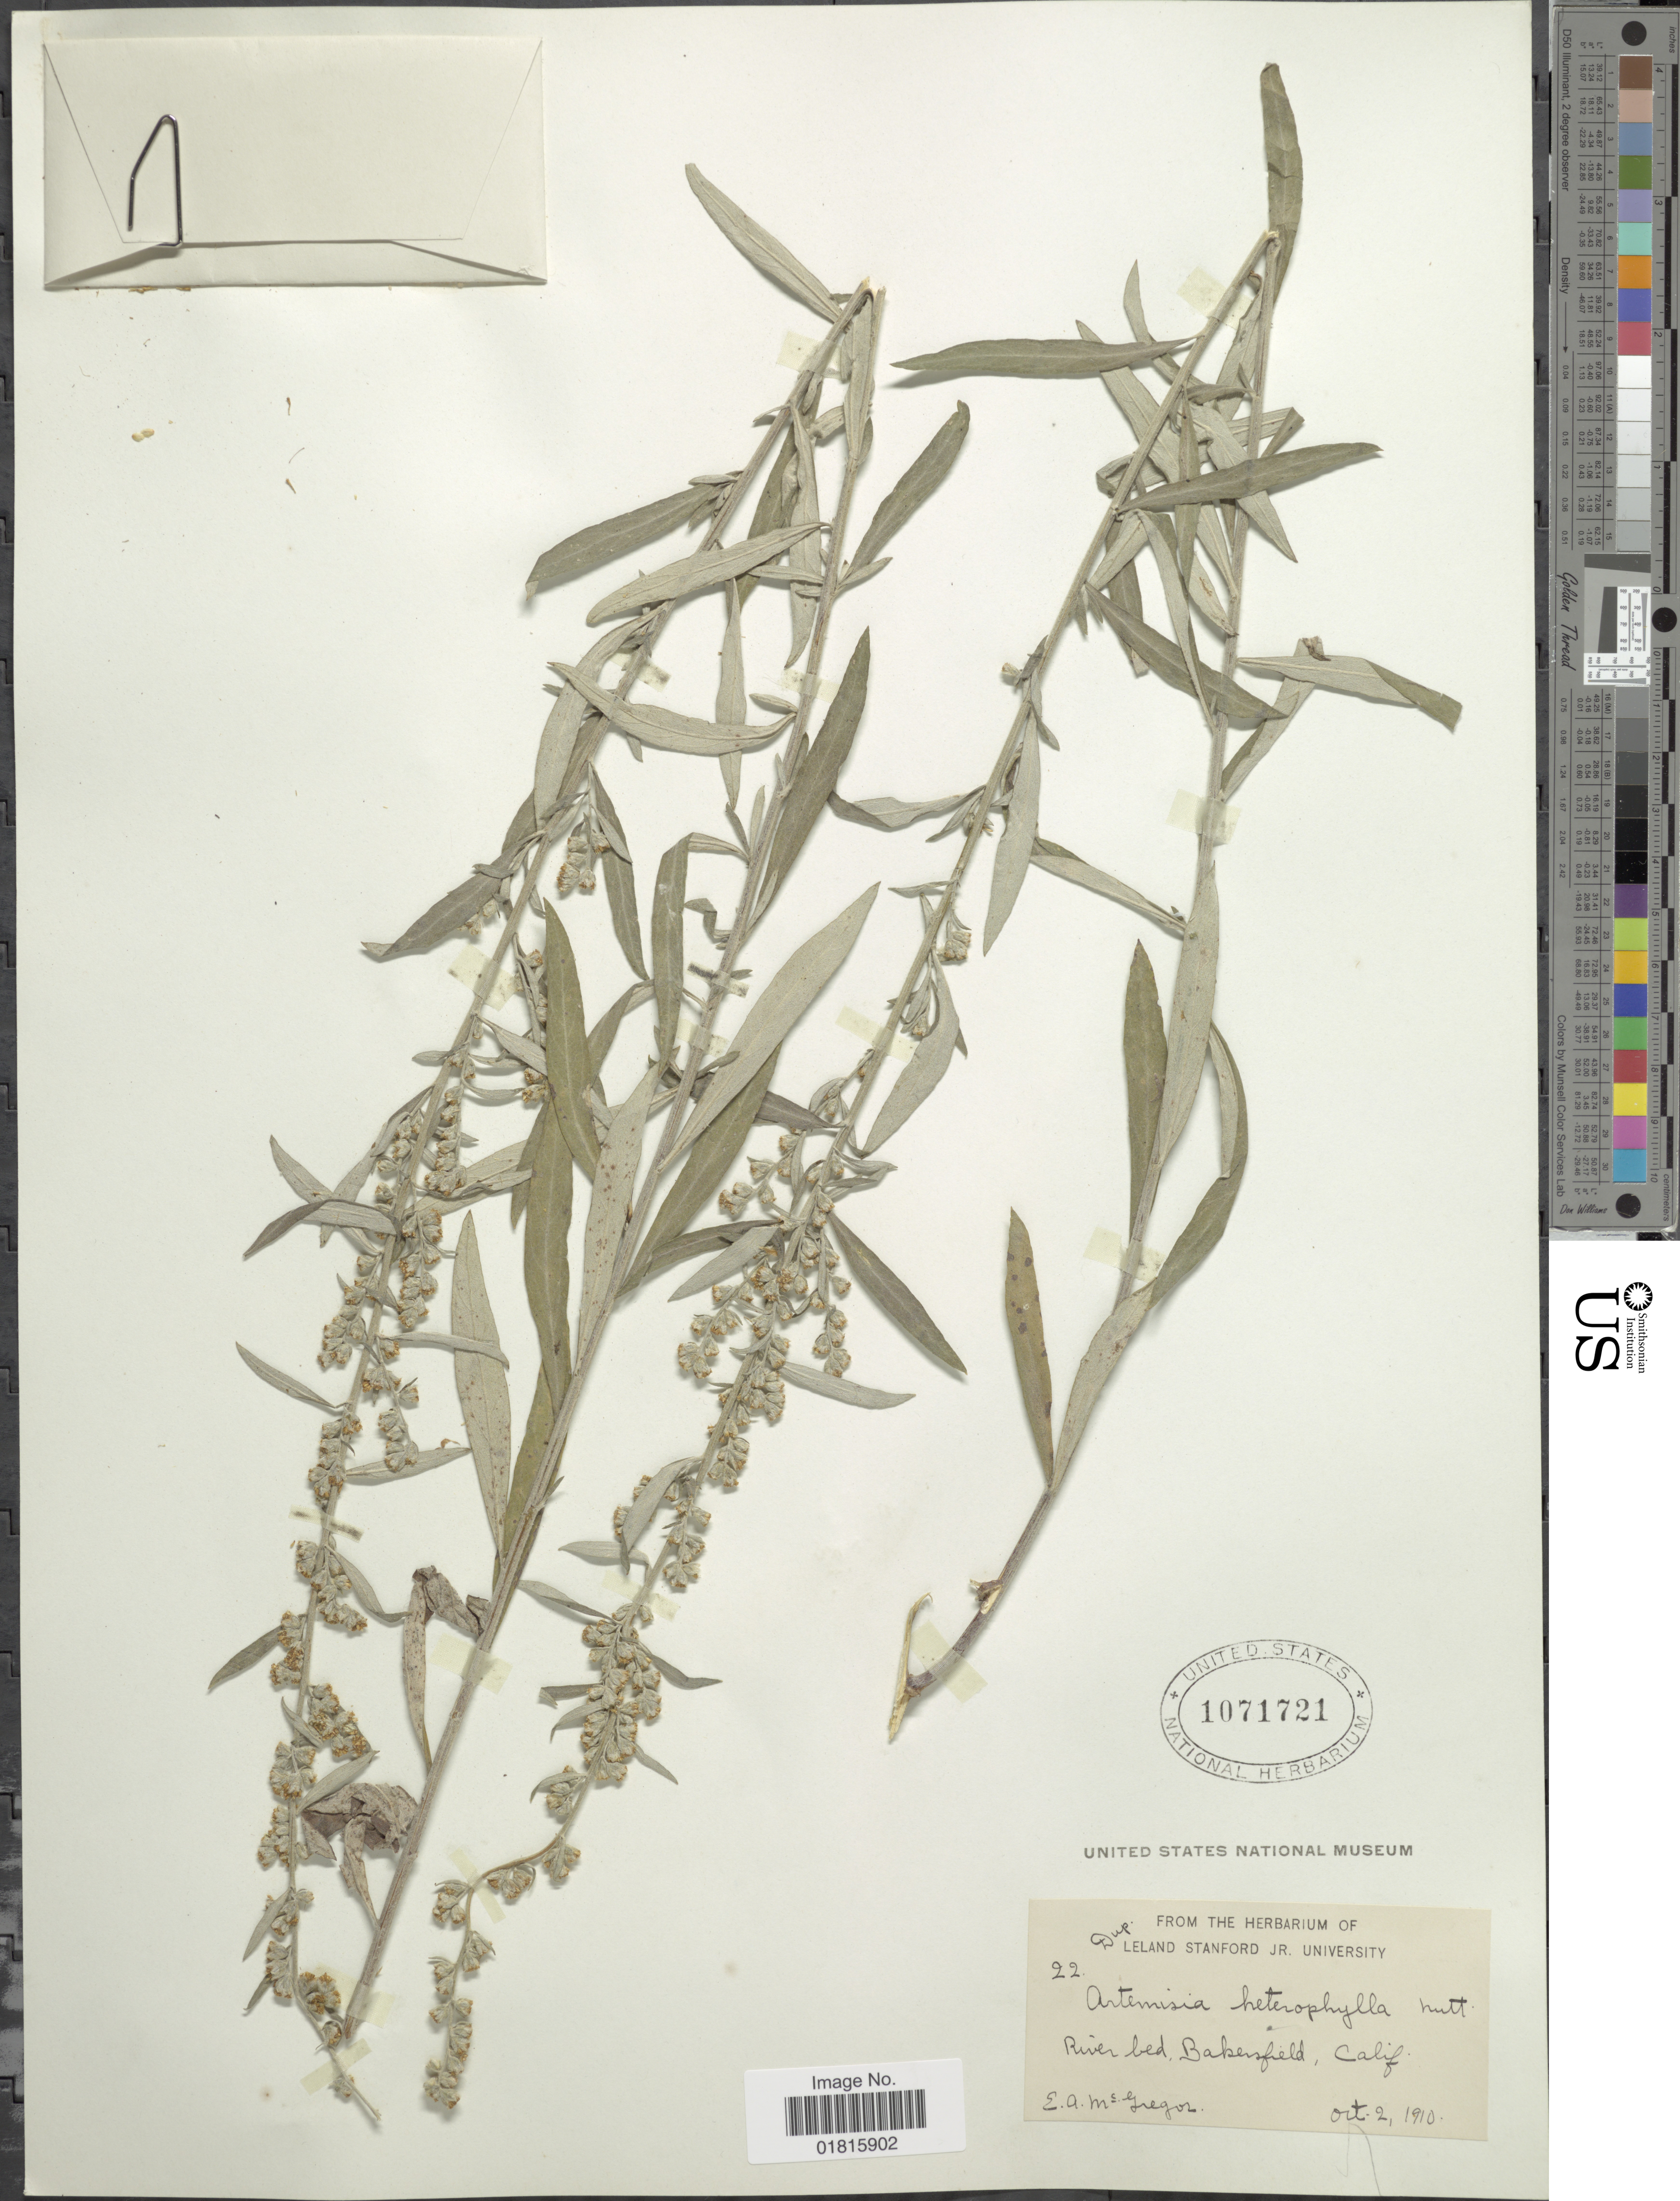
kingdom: Plantae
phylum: Tracheophyta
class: Magnoliopsida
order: Asterales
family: Asteraceae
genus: Artemisia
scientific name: Artemisia heterophylla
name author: Nutt.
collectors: E. A. McGregor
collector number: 22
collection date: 1910-10-02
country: United States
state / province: California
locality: River bed, Bakersfield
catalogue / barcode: US 1071721